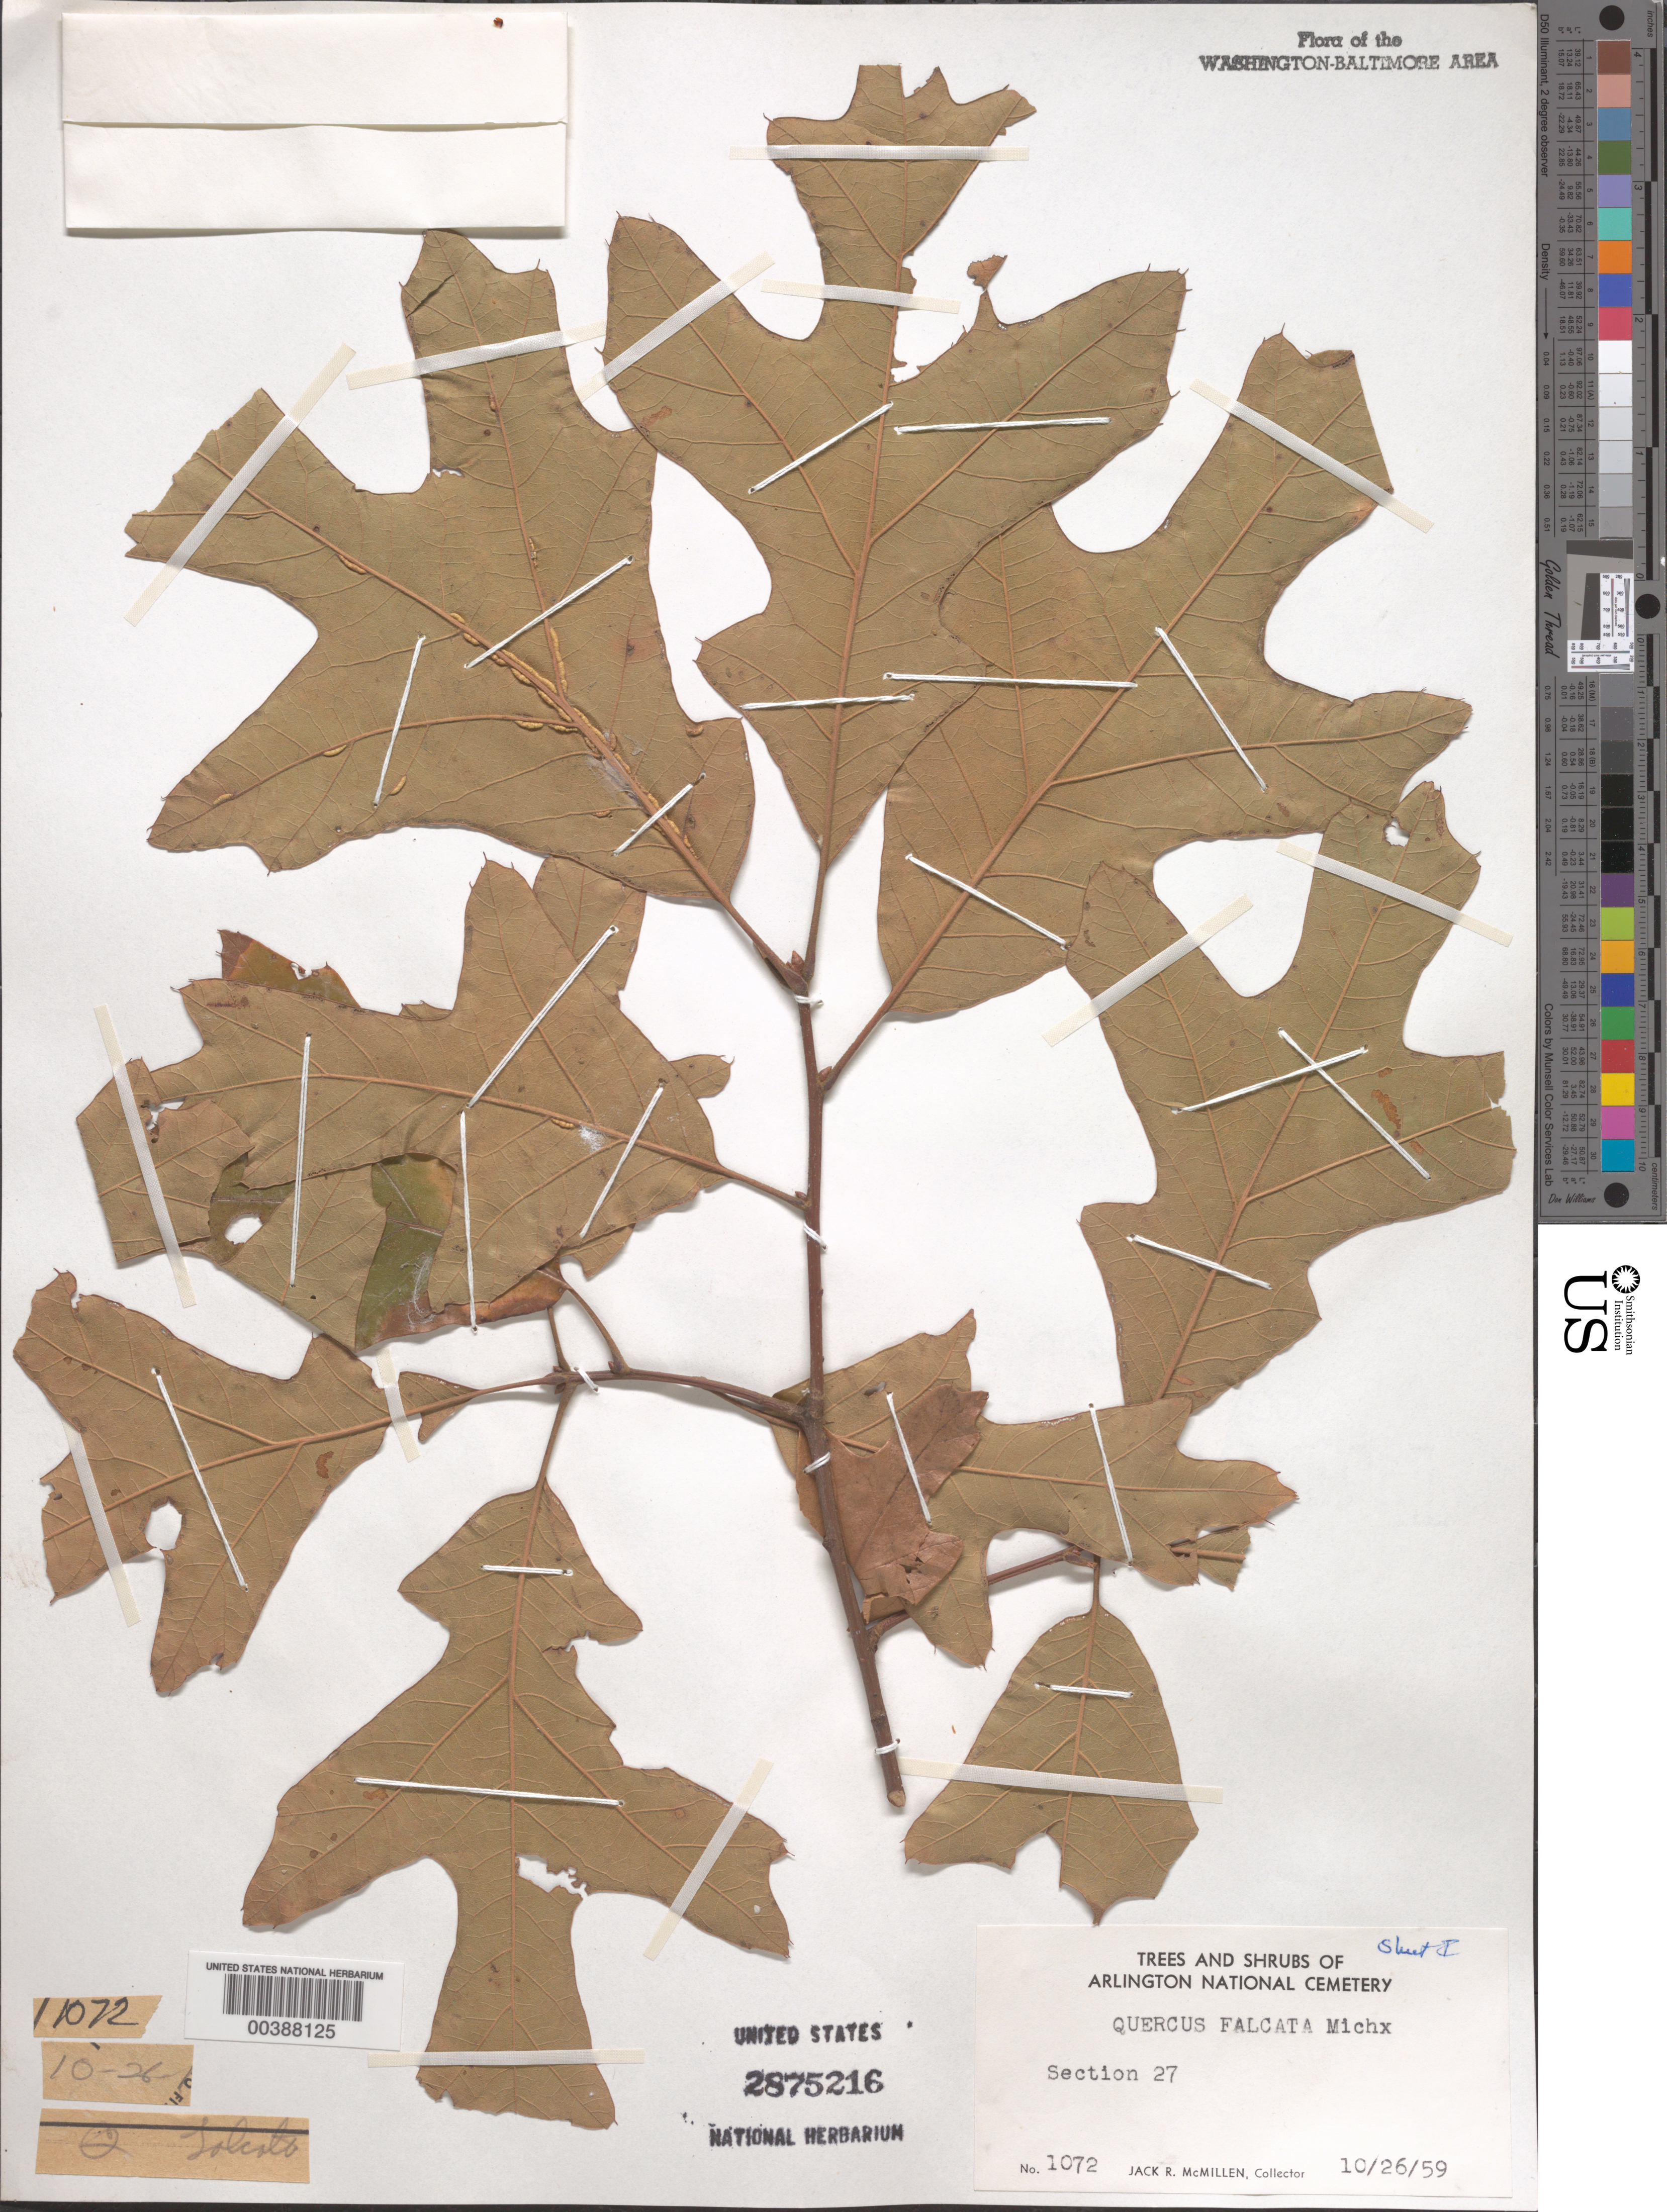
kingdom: Plantae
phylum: Tracheophyta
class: Magnoliopsida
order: Fagales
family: Fagaceae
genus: Quercus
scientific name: Quercus falcata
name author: Michx.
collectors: J. McMillen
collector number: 1072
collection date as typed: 26 Oct 1959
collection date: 1959-10-26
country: United States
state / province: Virginia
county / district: Arlington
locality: Arlington National Cemetery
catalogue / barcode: US 2875216